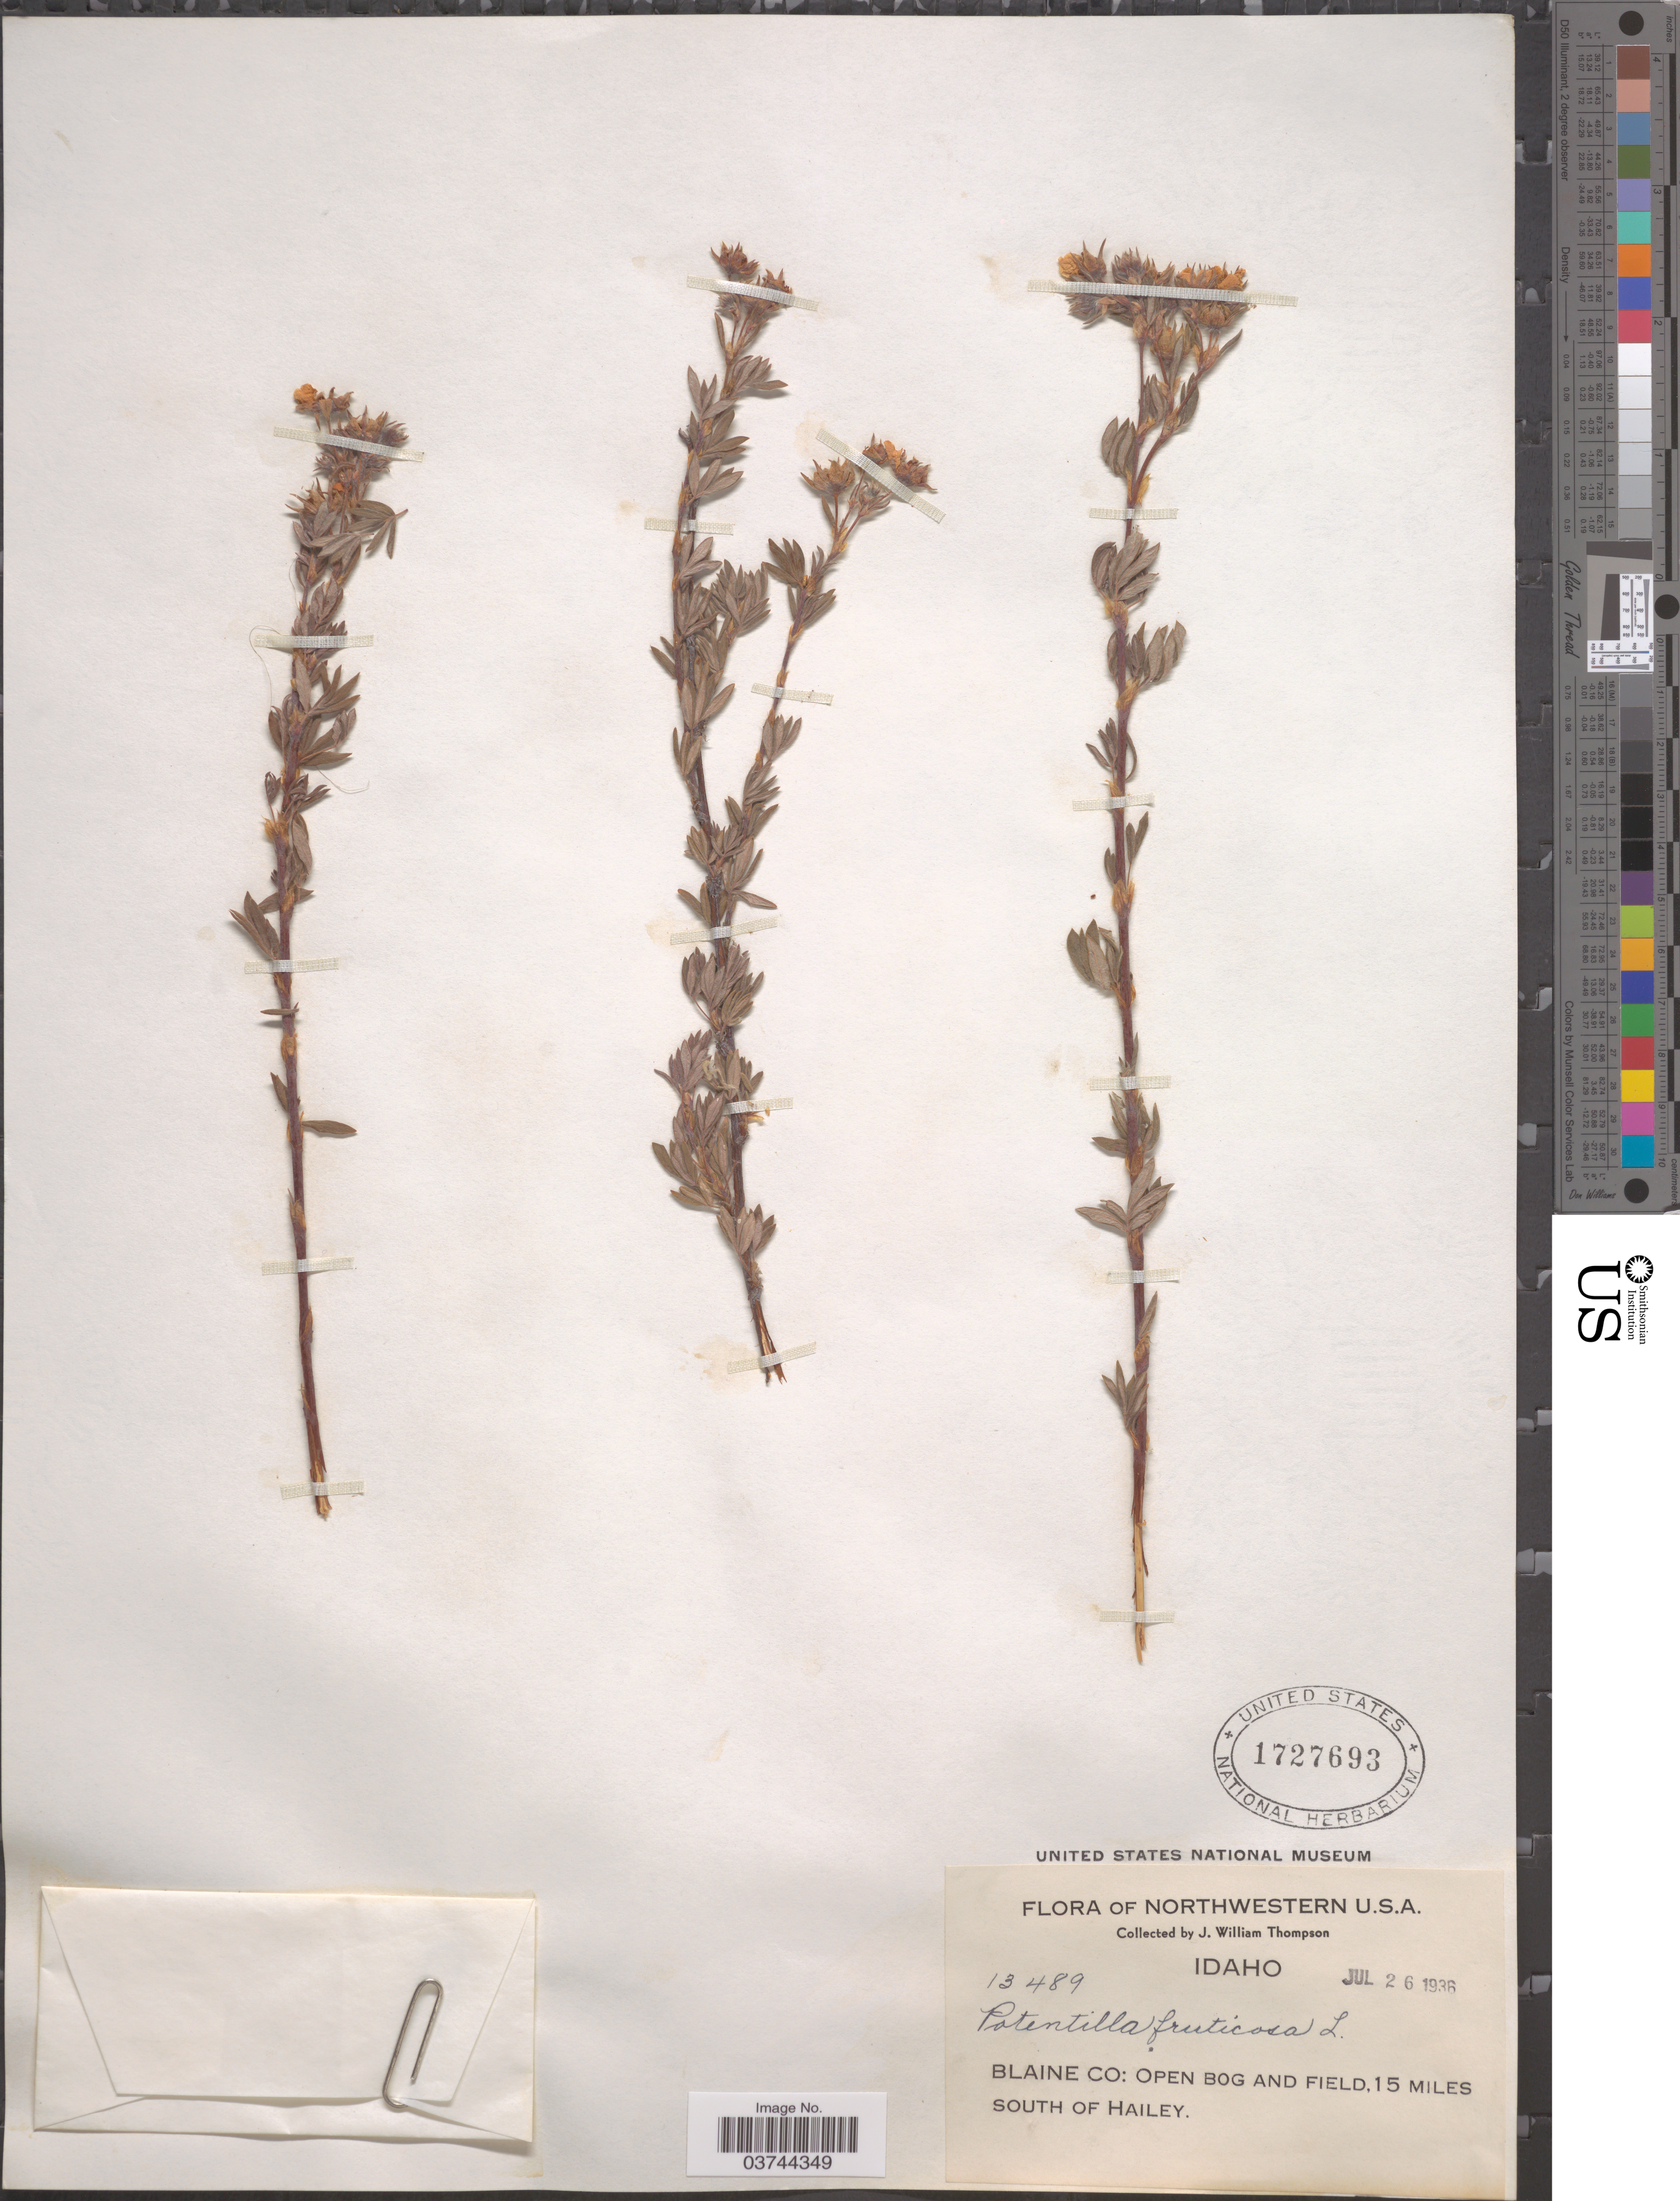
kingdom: Plantae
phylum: Tracheophyta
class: Magnoliopsida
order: Rosales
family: Rosaceae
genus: Dasiphora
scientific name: Dasiphora fruticosa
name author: (L.) Rydb.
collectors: J. W. Thompson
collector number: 13489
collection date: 1936-07-26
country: United States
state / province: Idaho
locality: Northwestern U.S.A. Blaine Co: Open bog and Field, 15 miles south of Hailey.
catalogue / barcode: US 1727693